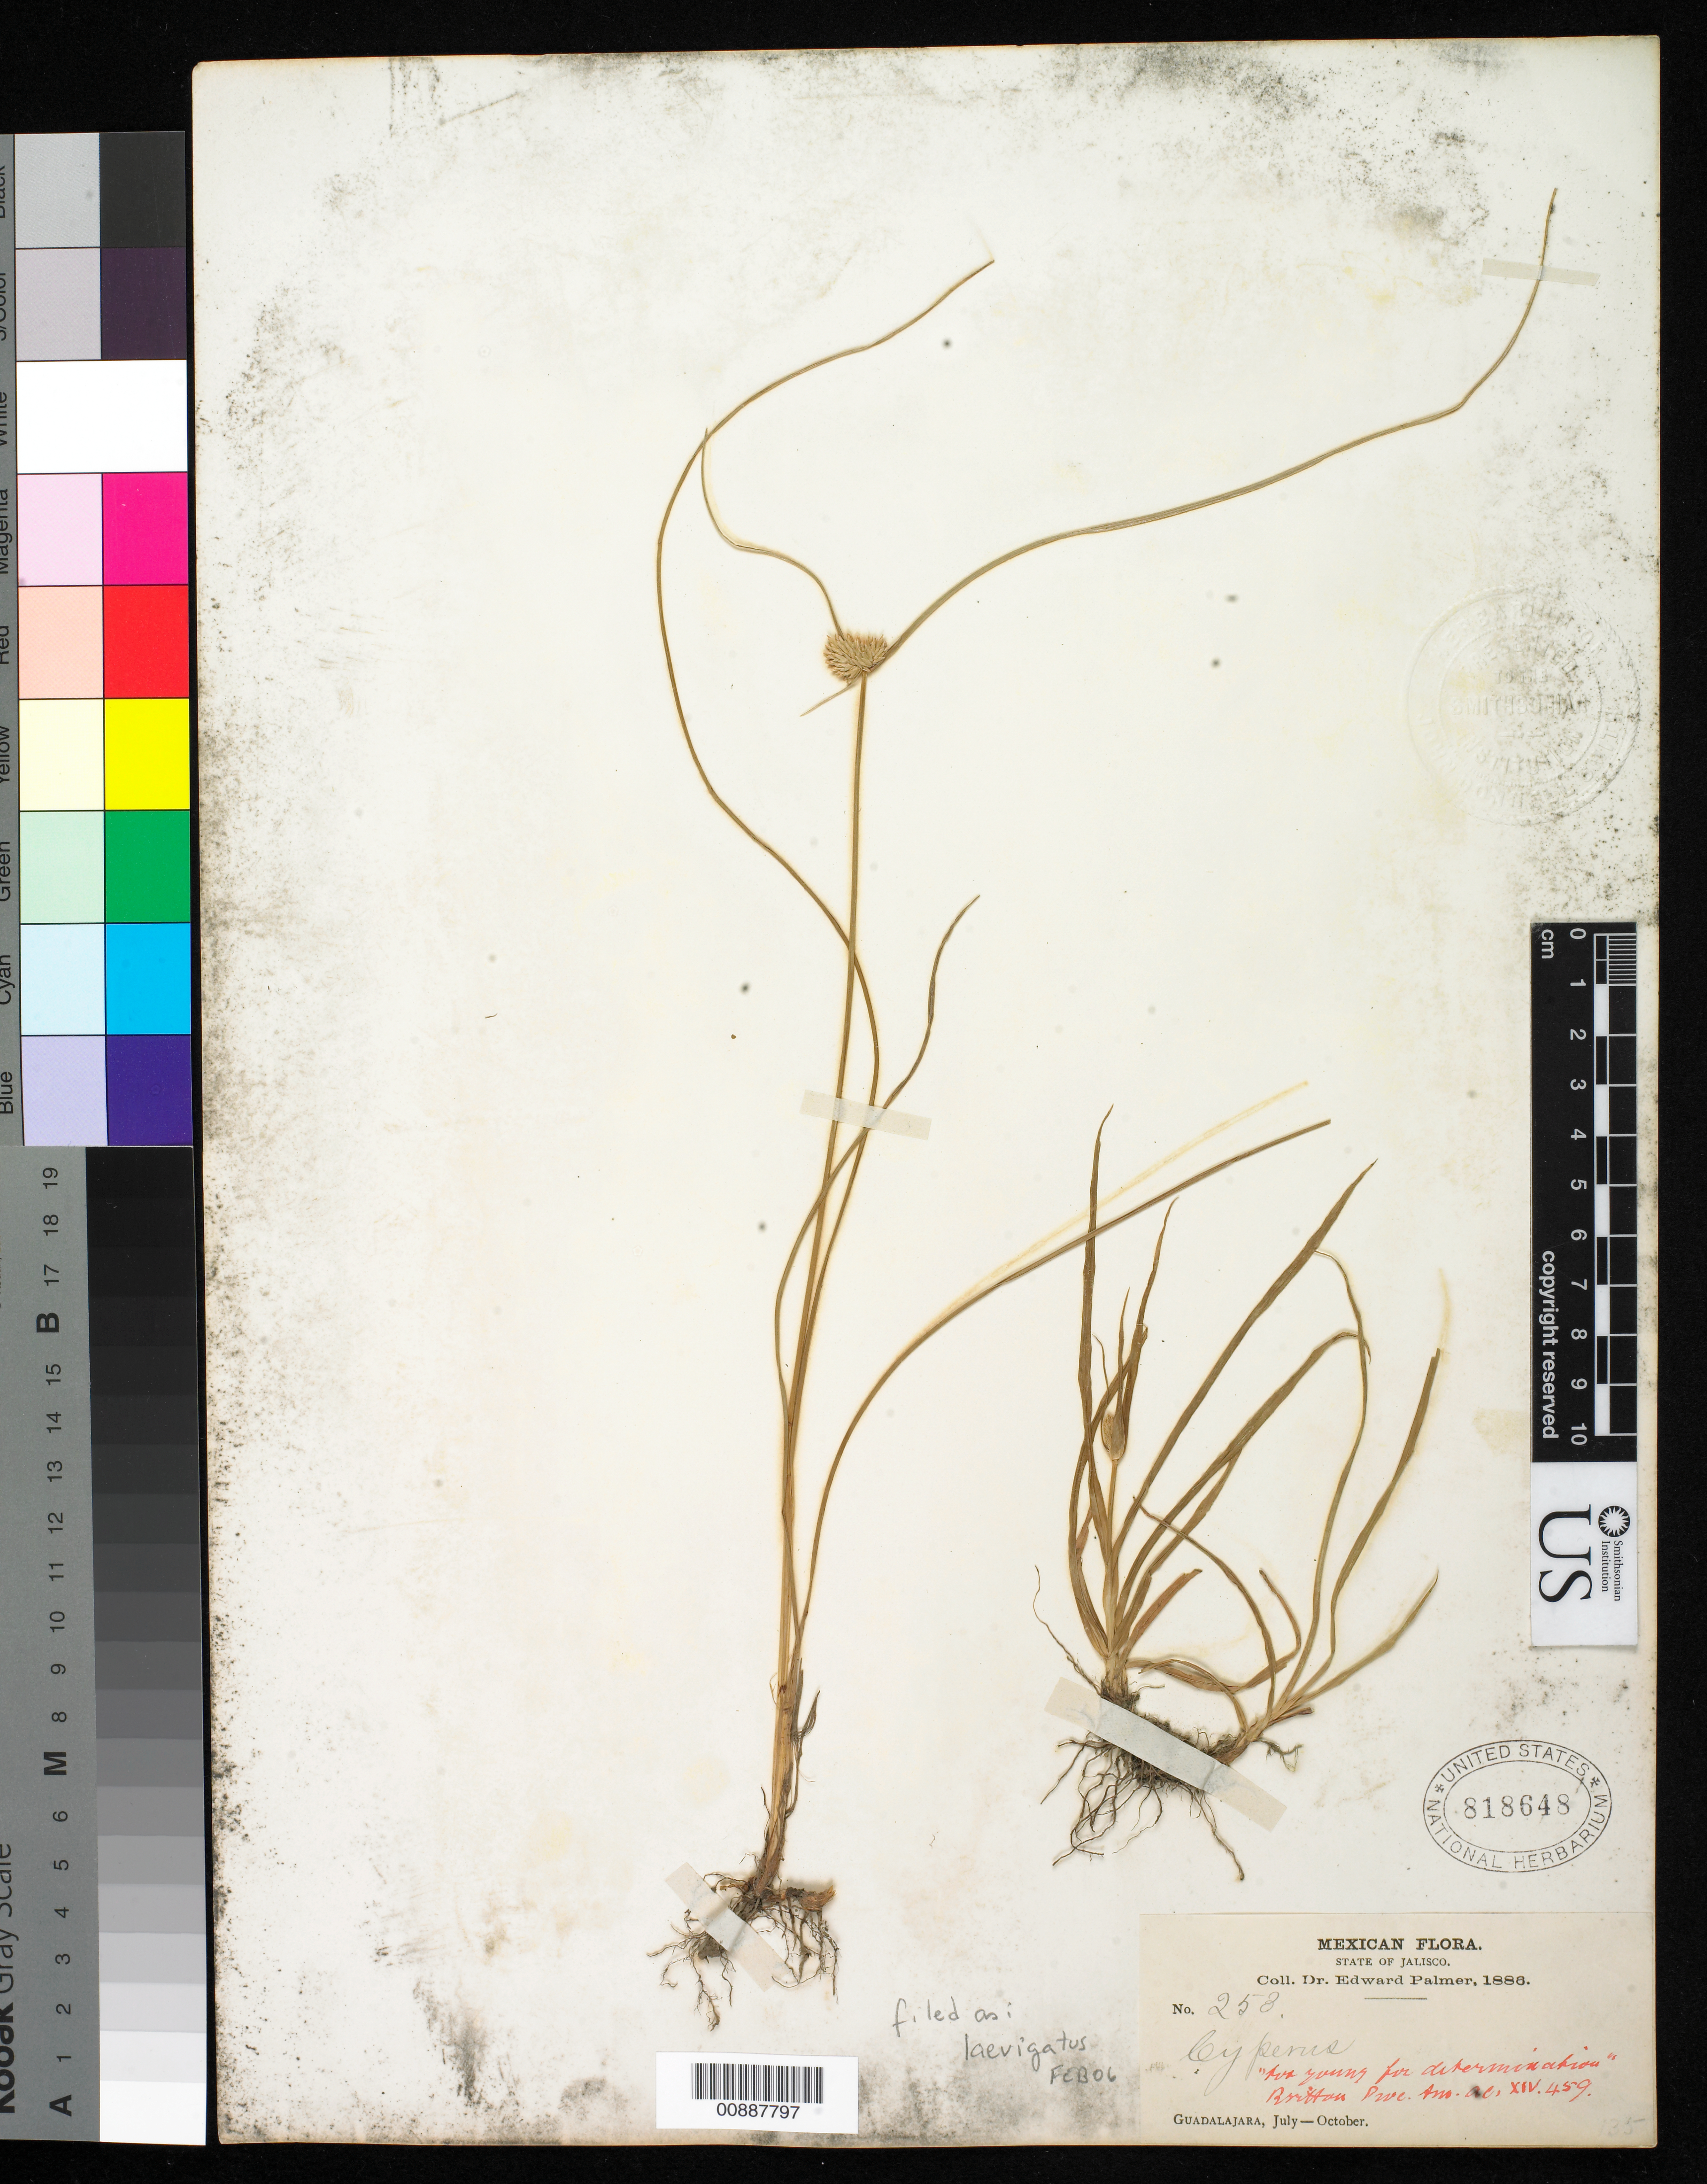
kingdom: Plantae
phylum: Tracheophyta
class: Liliopsida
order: Poales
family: Cyperaceae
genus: Cyperus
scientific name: Cyperus laevigatus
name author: L.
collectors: E. Palmer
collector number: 253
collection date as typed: Jul 1886 to -- Oct 1886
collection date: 1886-07/1886-10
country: Mexico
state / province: Jalisco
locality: Guadalajara, Jalisco.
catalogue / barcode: US 818648